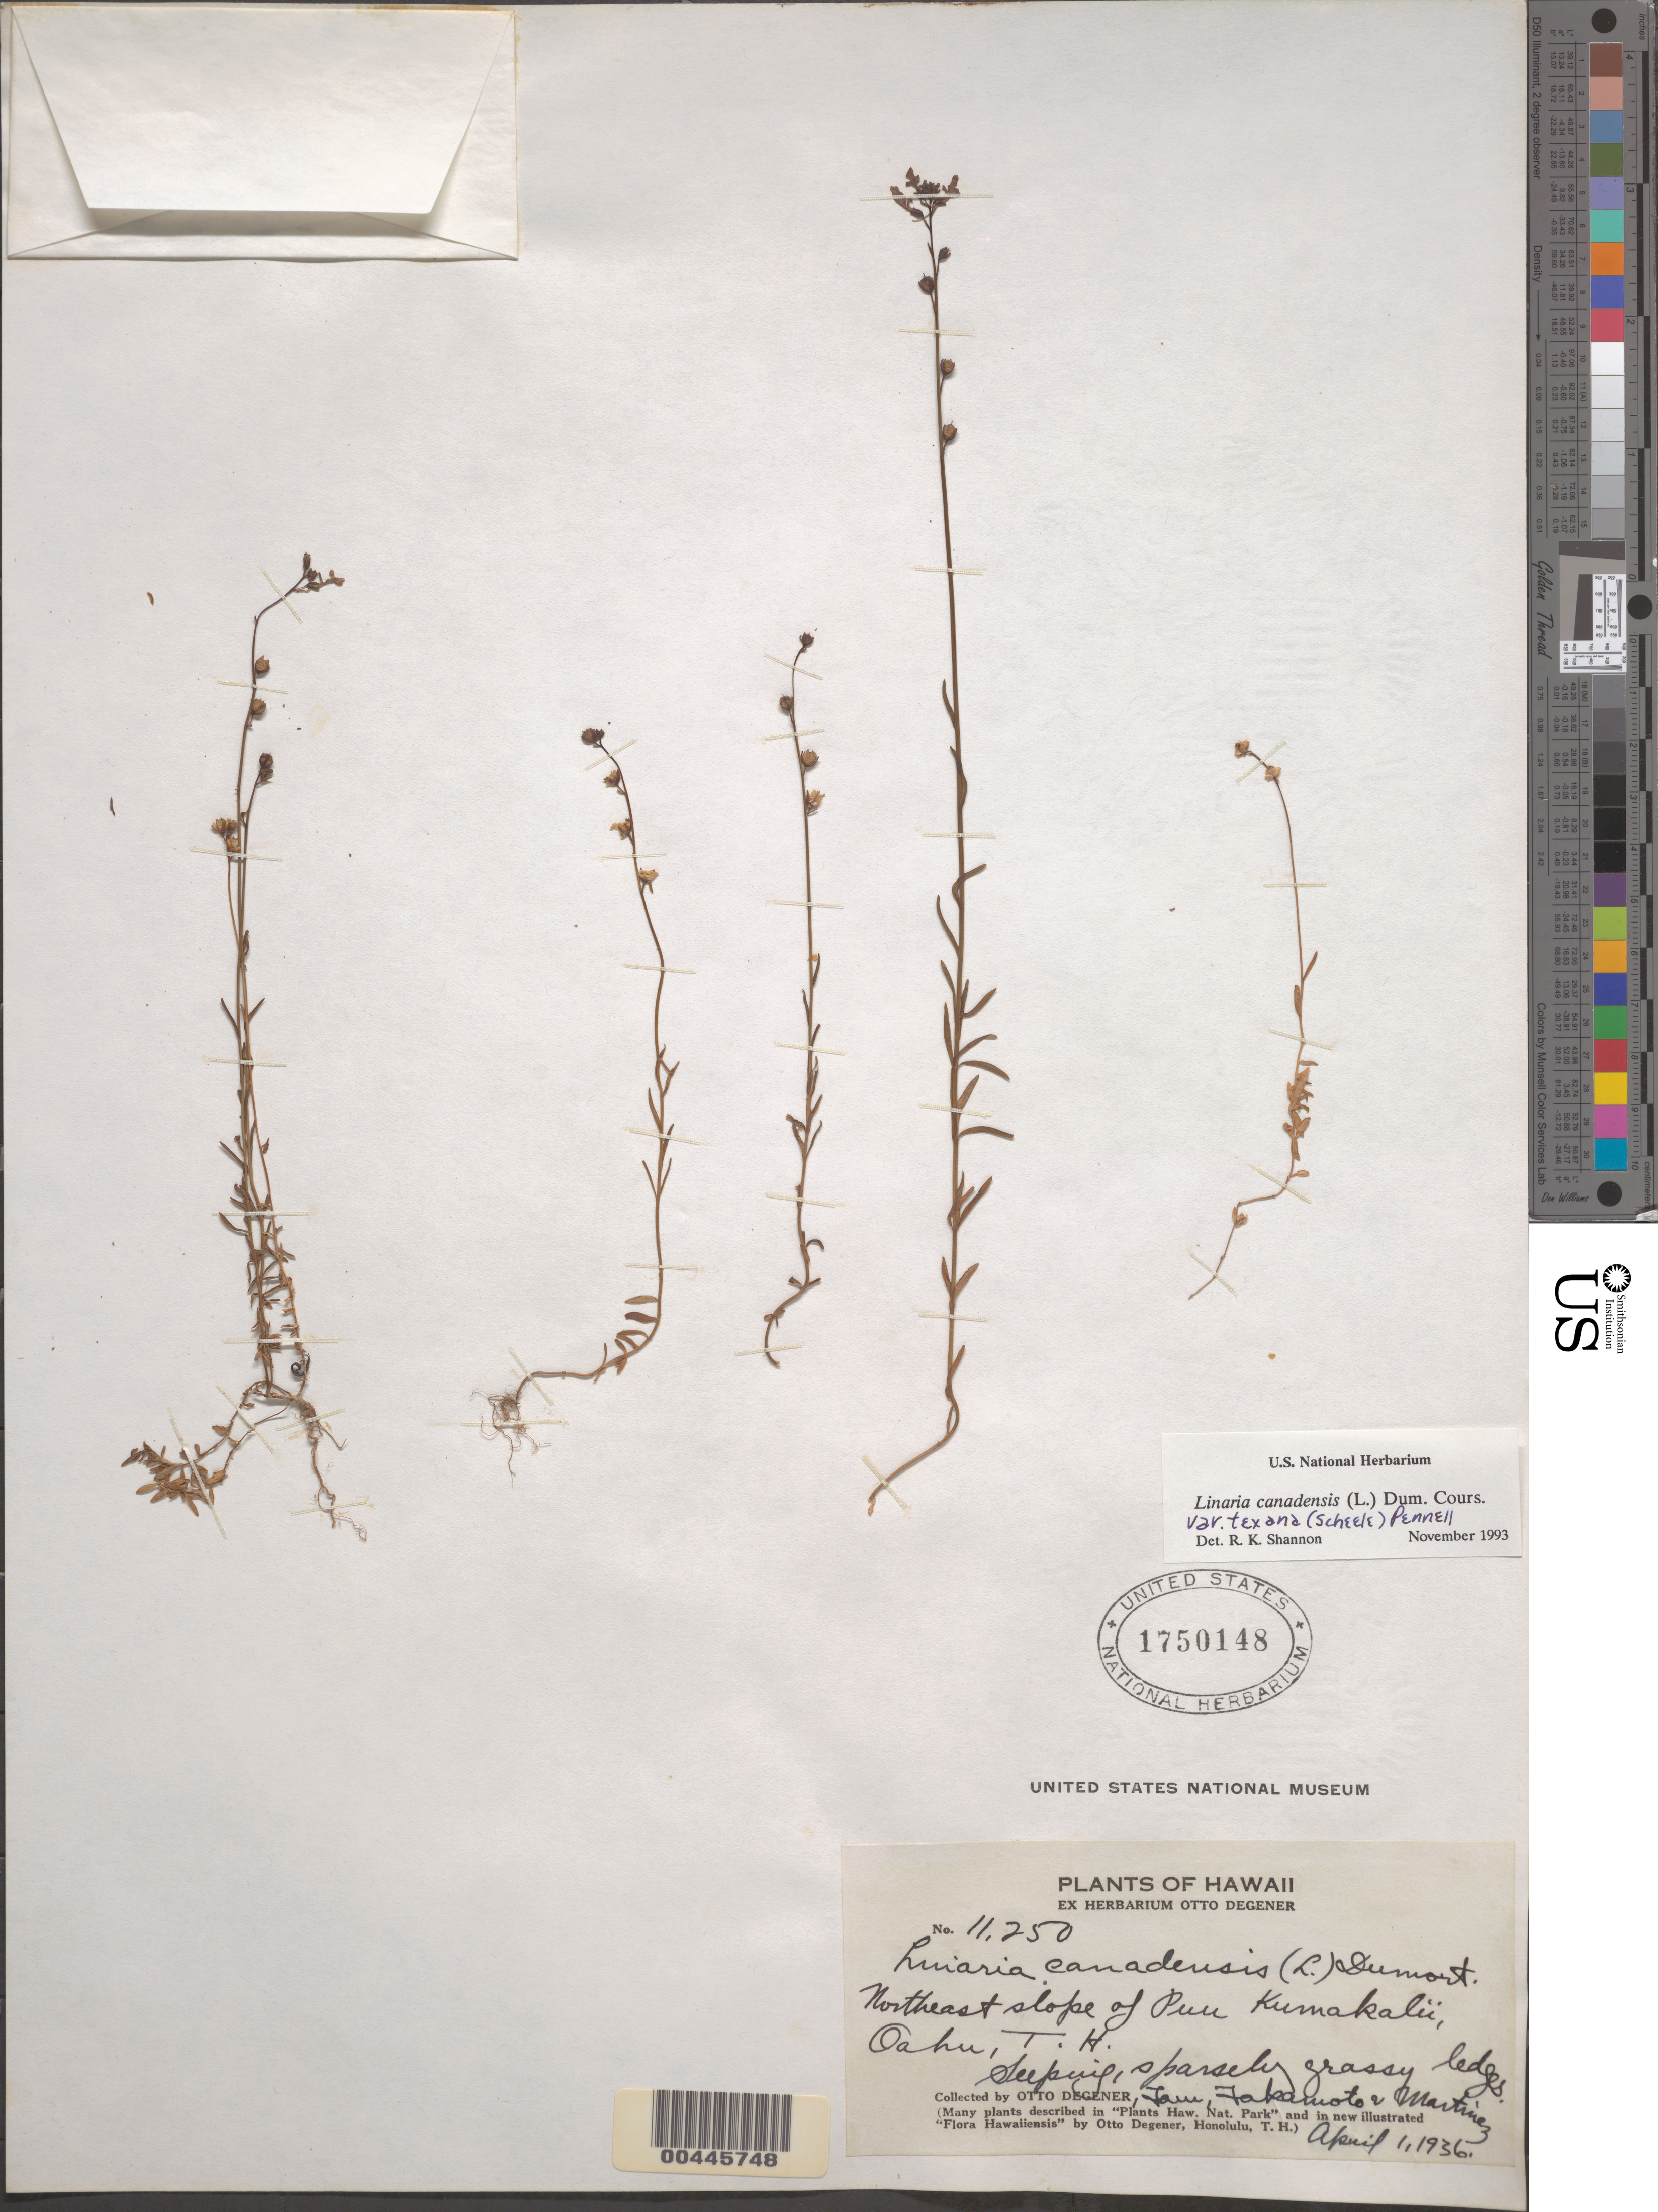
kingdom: Plantae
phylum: Tracheophyta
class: Magnoliopsida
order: Lamiales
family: Plantaginaceae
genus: Nuttallanthus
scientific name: Nuttallanthus texanus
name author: (Scheele) D.A. Sutton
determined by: Wagner, W. L., (BOT), Smithsonian Institution - National Museum of Natural History (UNITED STATES)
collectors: O. Degener, Tam, -. Takamoto & -- Martinez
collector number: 1250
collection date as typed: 1 Apr 1936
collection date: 1936-04-01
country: United States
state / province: Hawaii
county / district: Honolulu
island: Oahu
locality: NE slope of Puu Kumakalii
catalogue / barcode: US 1750148